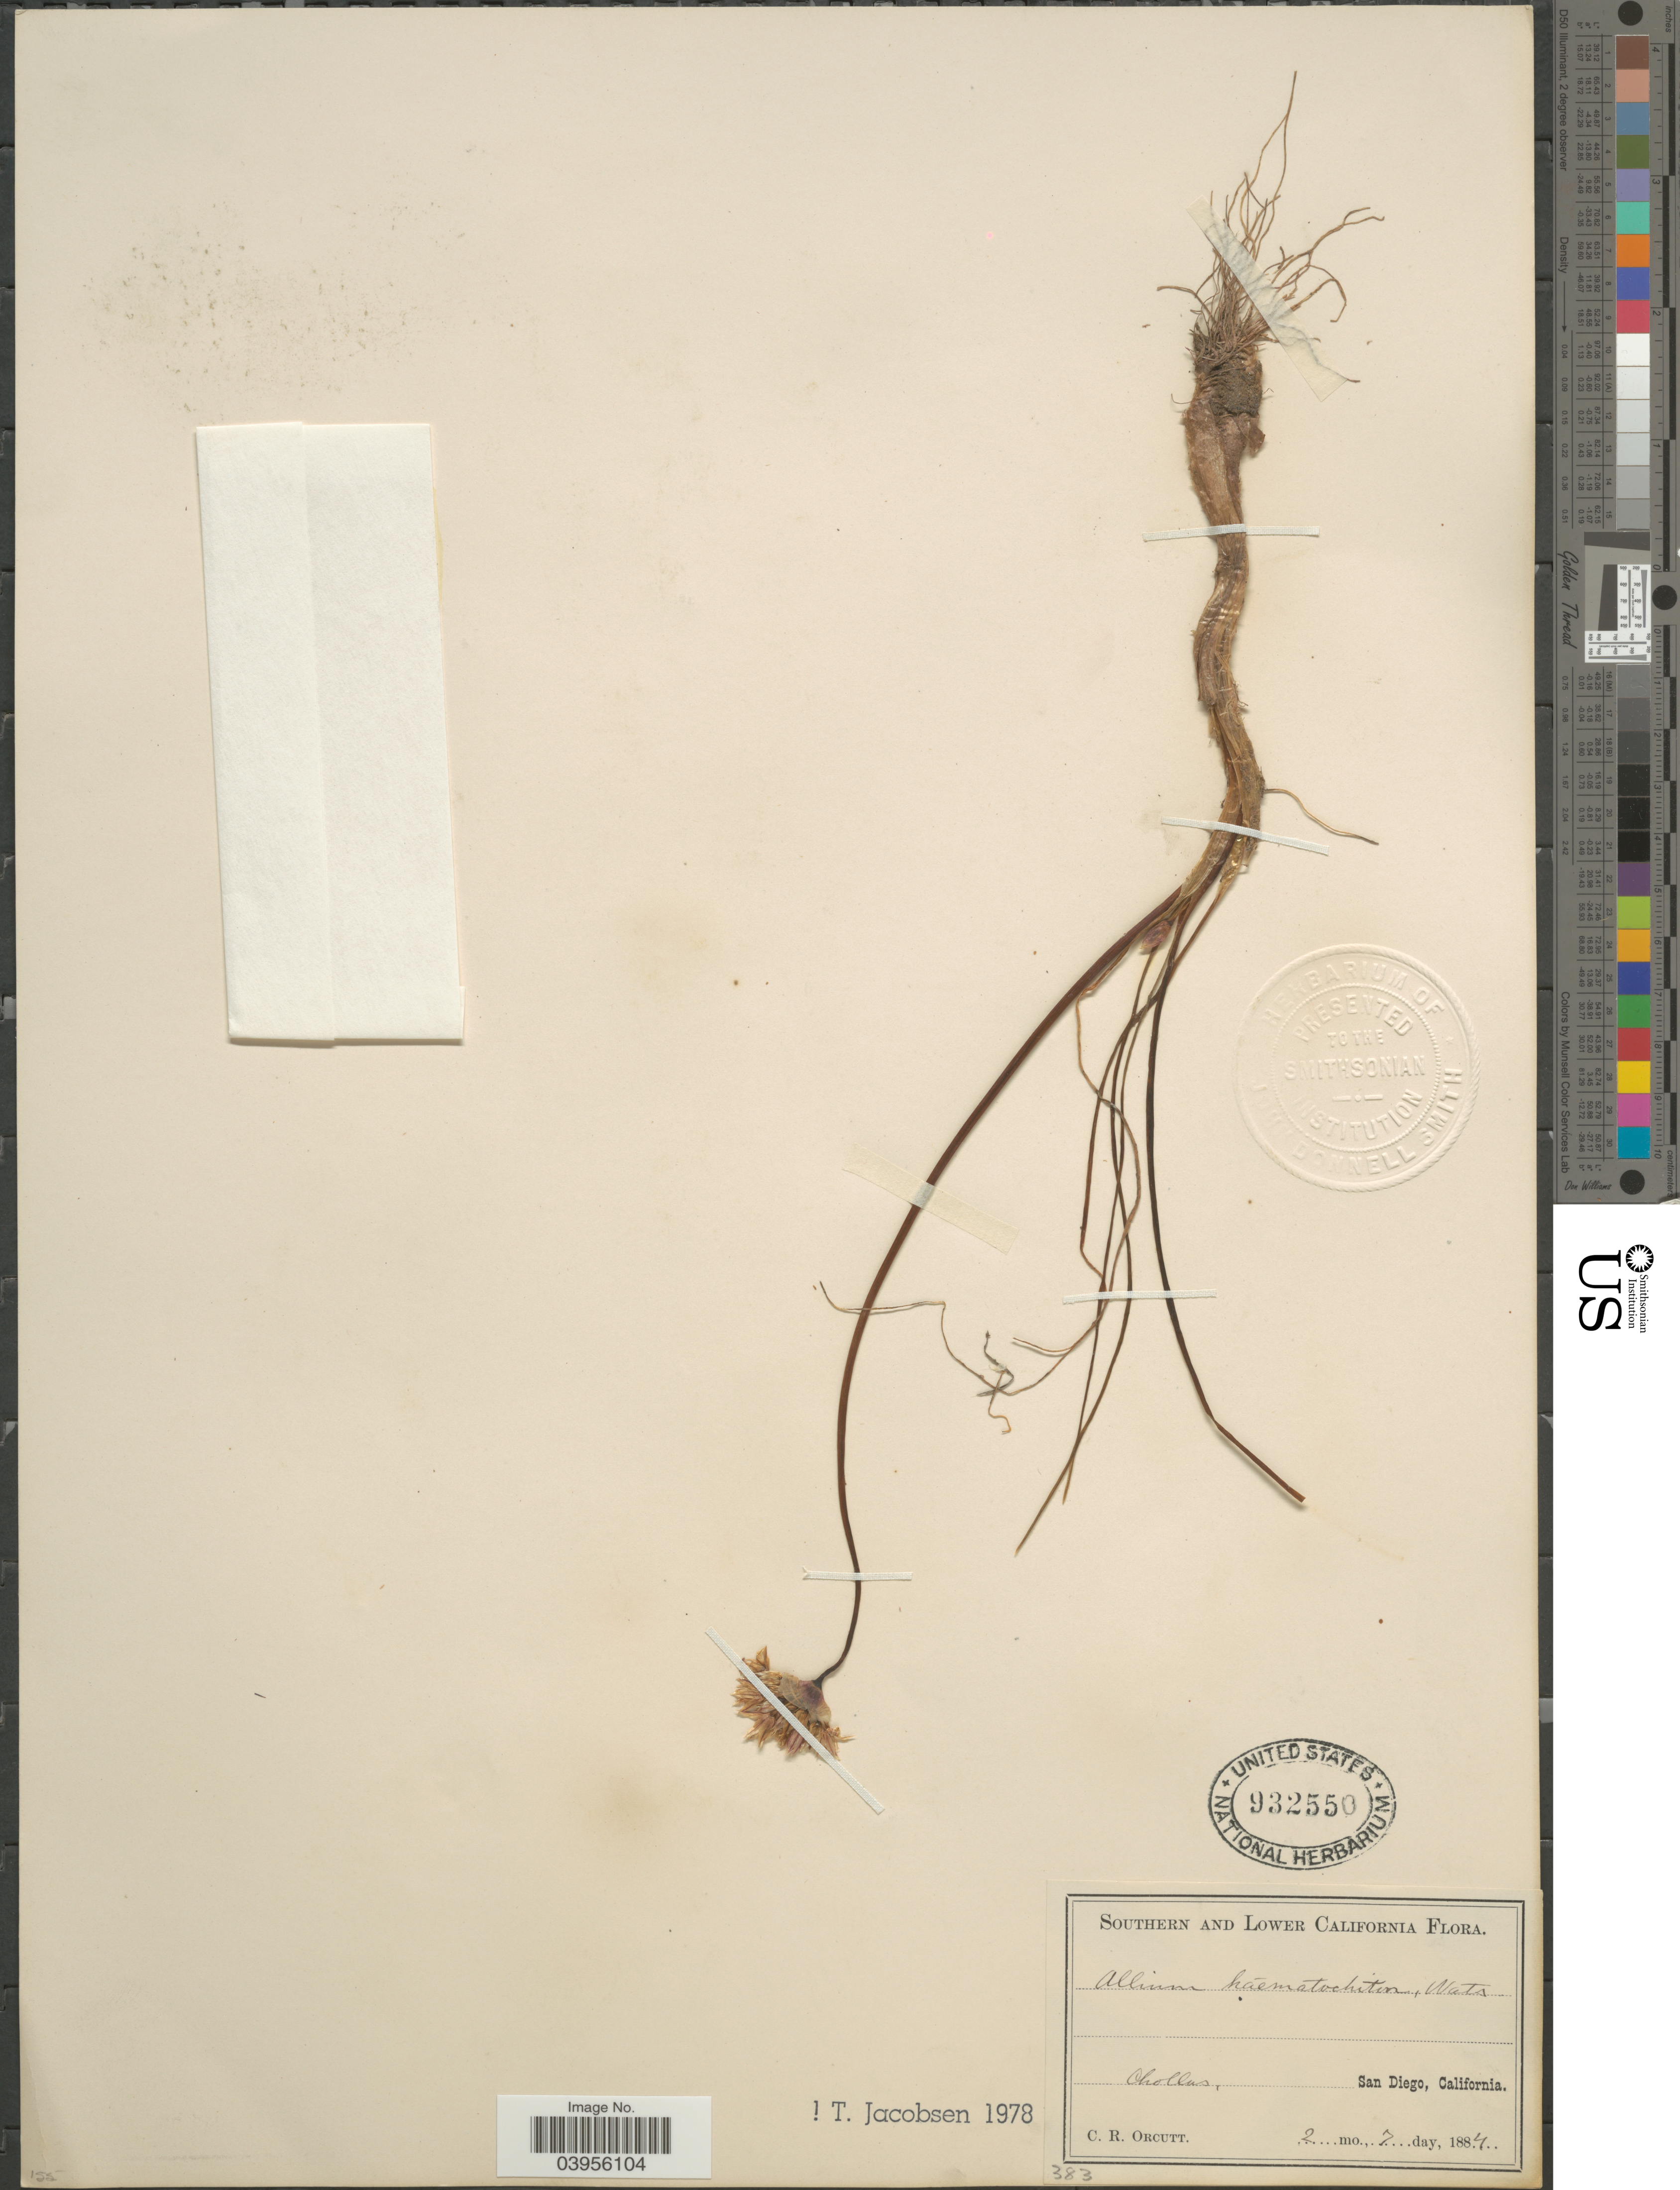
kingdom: Plantae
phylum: Tracheophyta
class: Liliopsida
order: Asparagales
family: Amaryllidaceae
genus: Allium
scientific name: Allium haematochiton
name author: S. Watson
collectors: C. R. Orcutt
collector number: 383?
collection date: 1884-02-07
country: United States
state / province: California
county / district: San Diego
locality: Southern and Lower California. Chollas, San Diego.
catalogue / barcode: US 932550